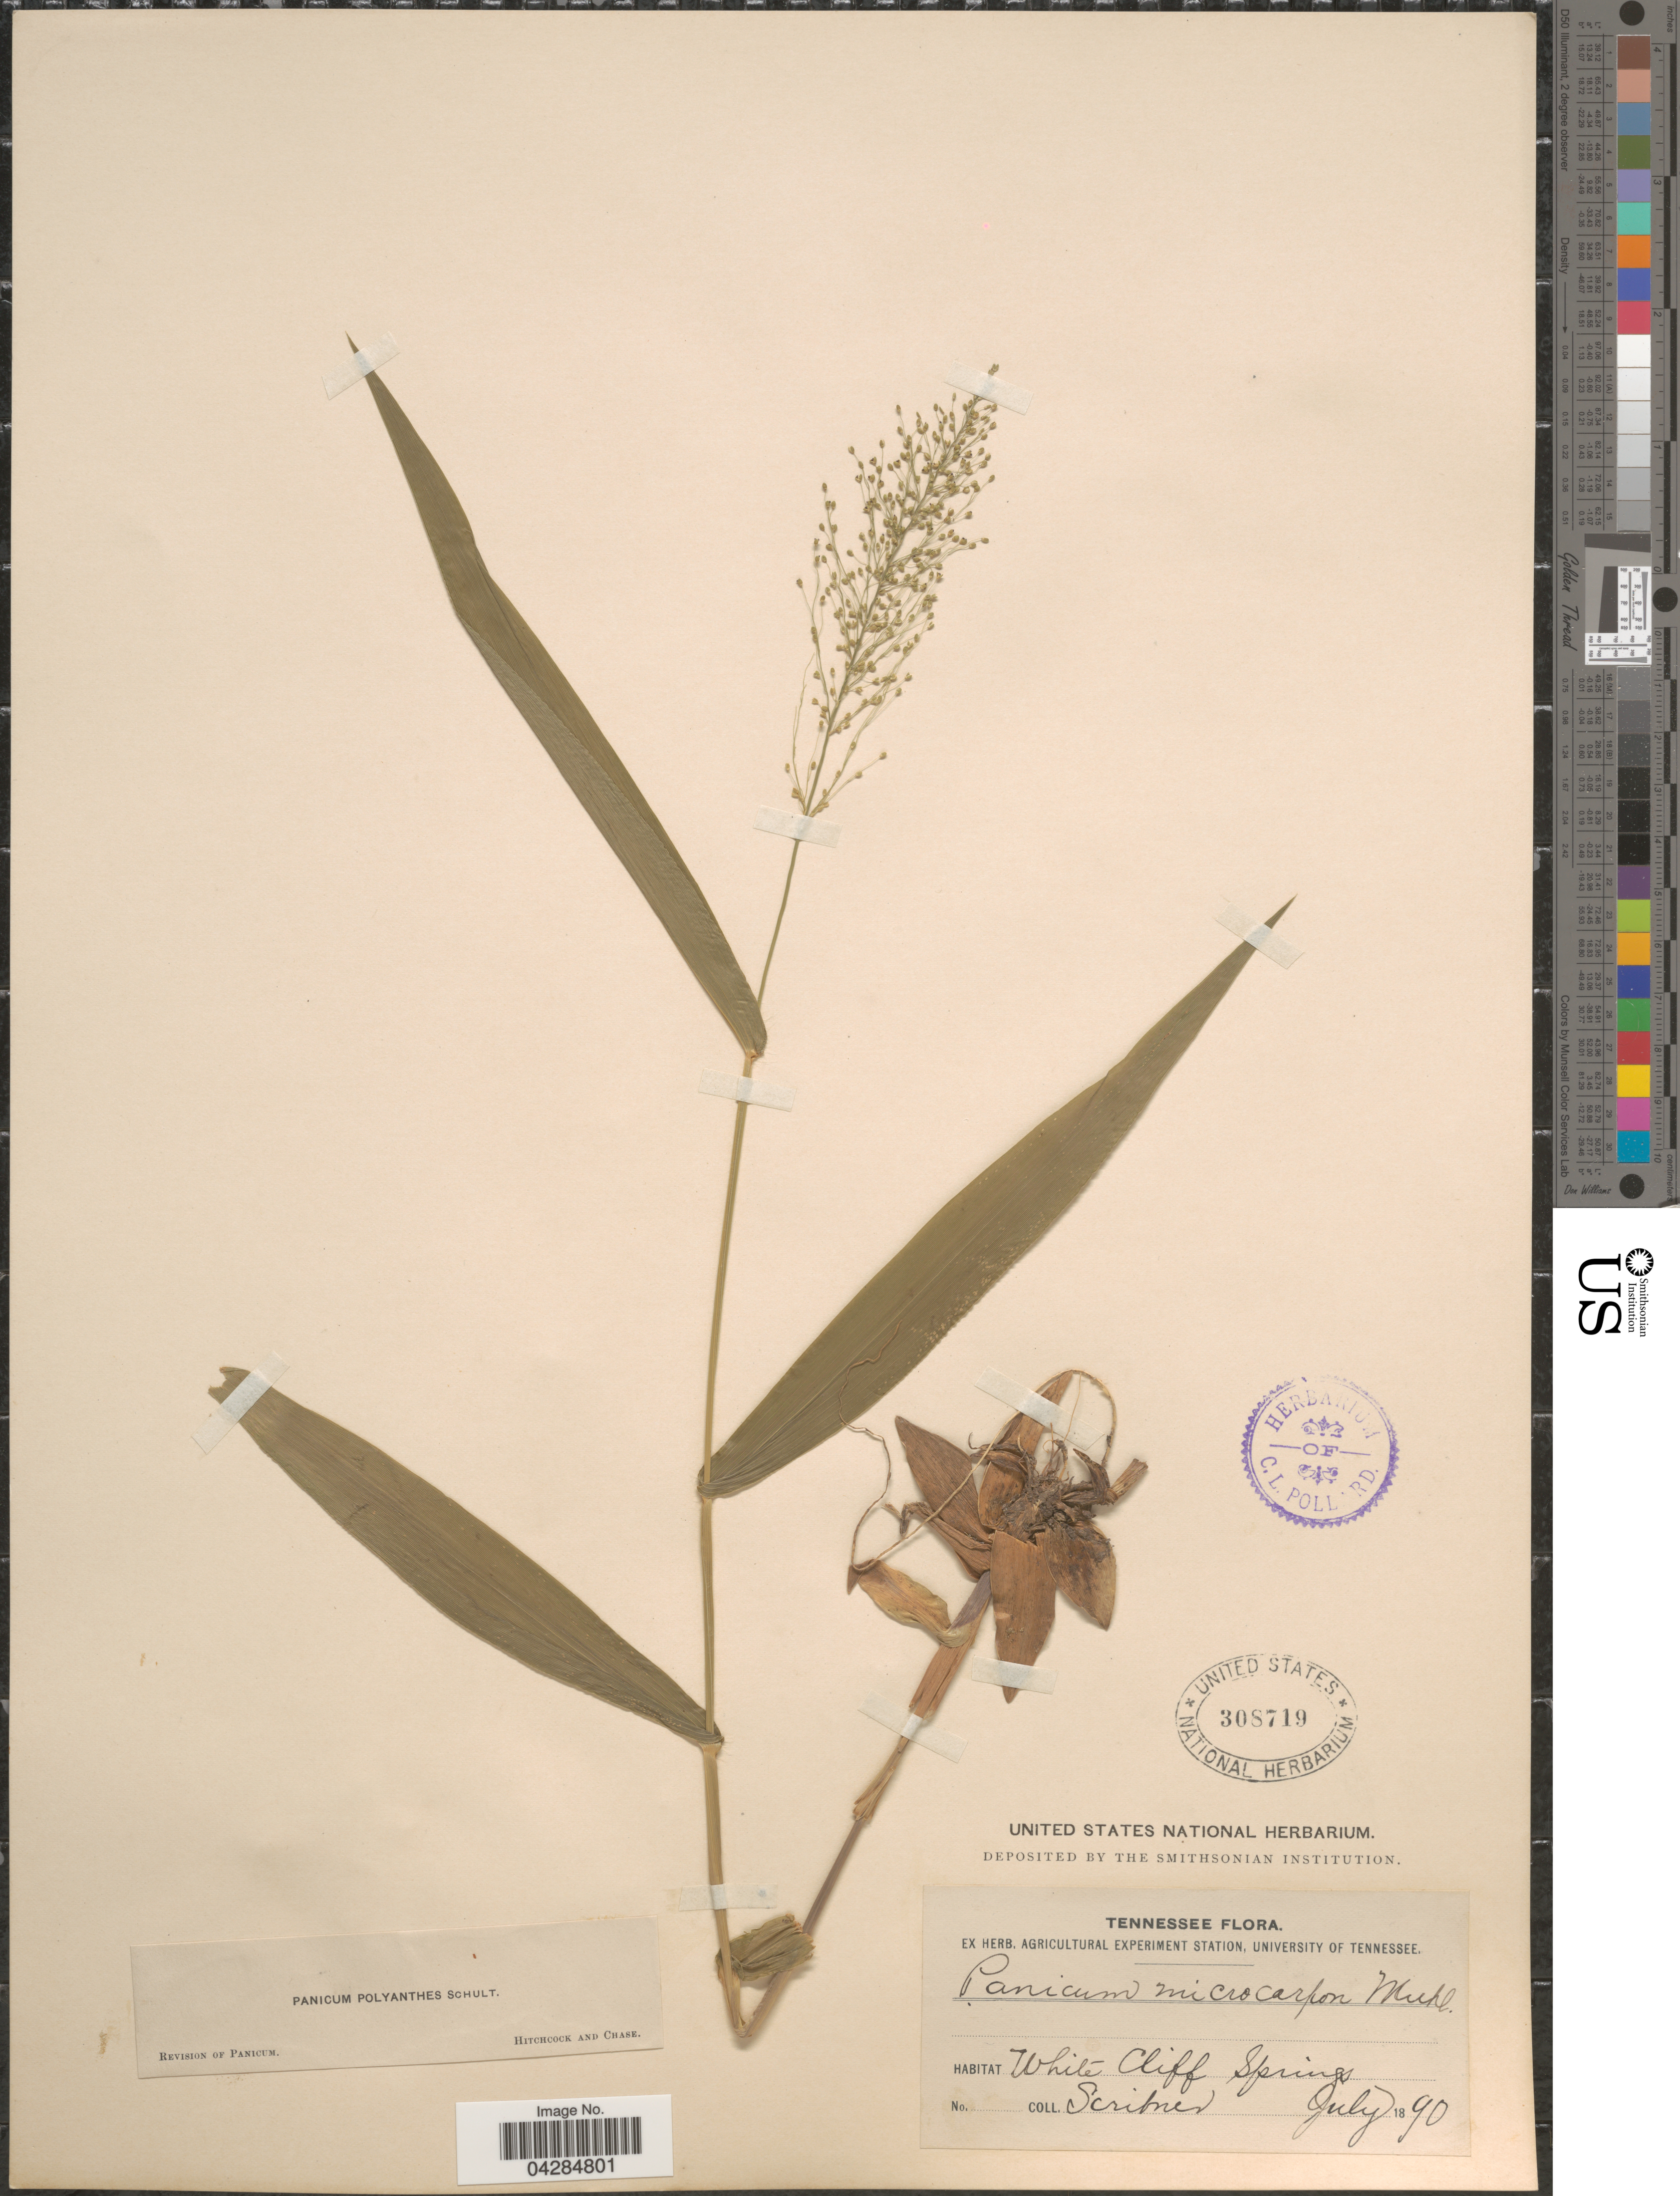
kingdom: Plantae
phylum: Tracheophyta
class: Liliopsida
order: Poales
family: Poaceae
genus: Dichanthelium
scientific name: Dichanthelium polyanthes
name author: (Schult.) Mohlenbr.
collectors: Scribner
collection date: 1890-07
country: United States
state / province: Tennessee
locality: White Cliff Springs.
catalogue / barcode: US 308719